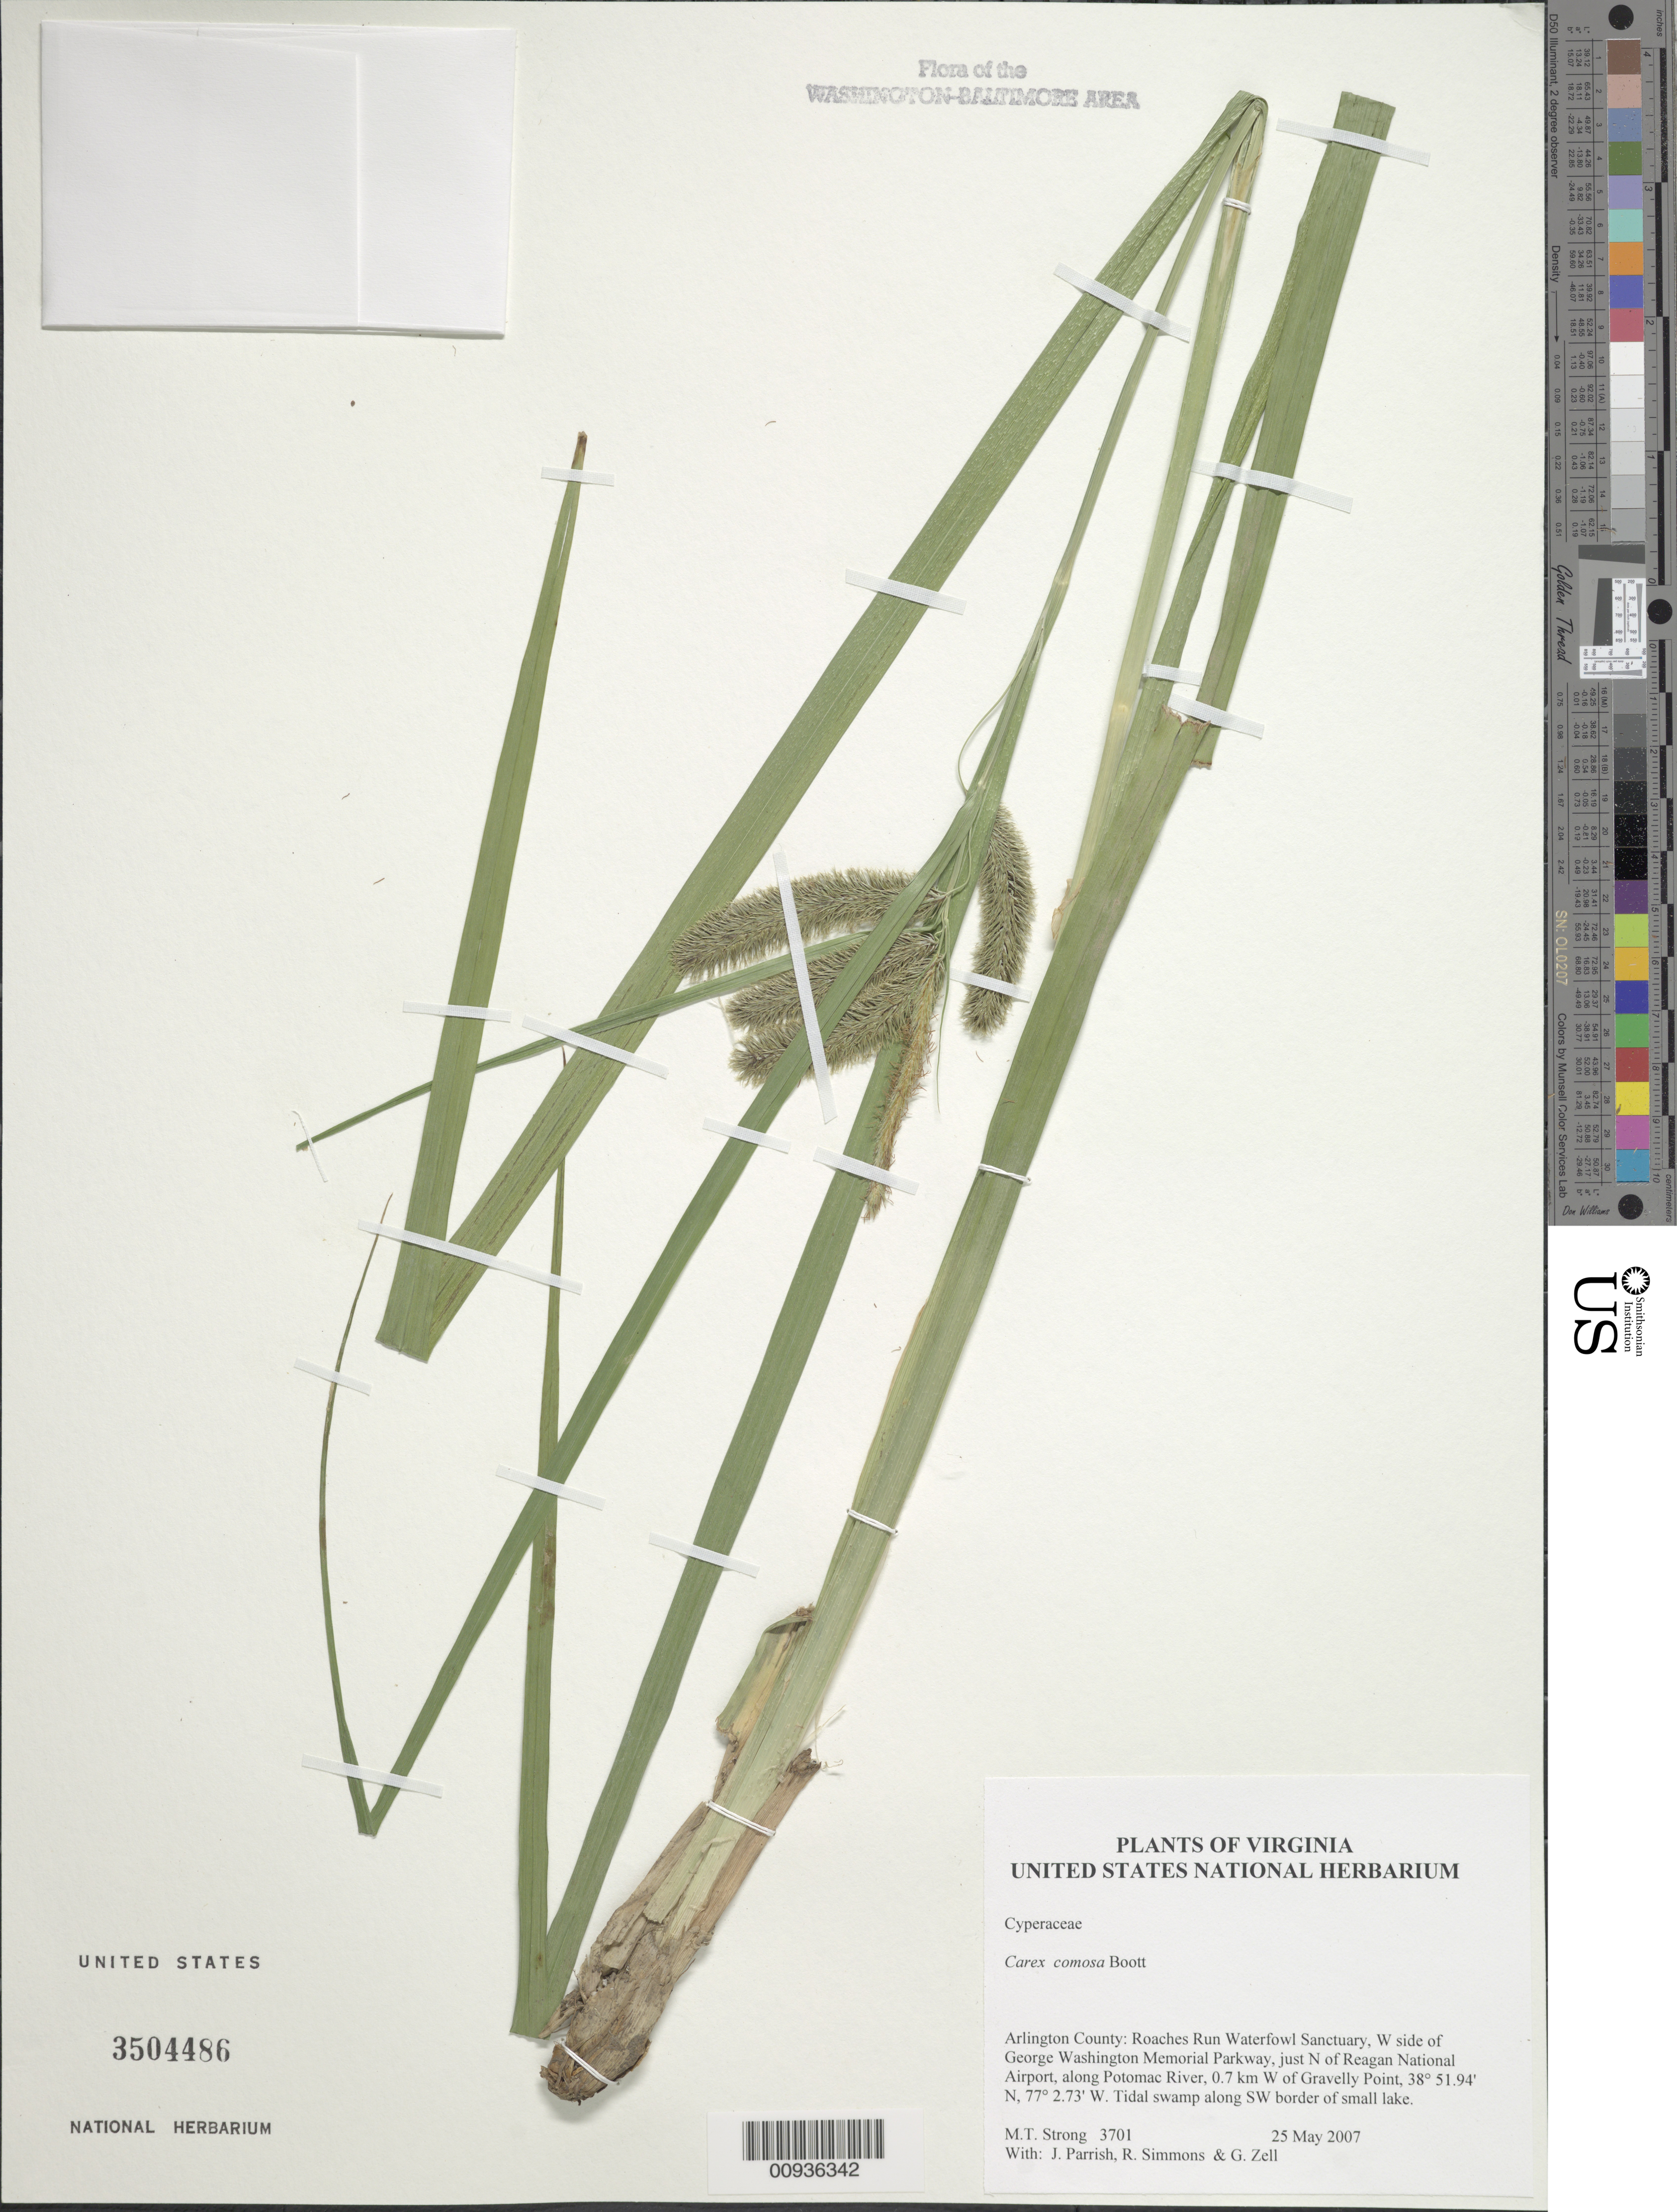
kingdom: Plantae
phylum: Tracheophyta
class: Liliopsida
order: Poales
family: Cyperaceae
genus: Carex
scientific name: Carex comosa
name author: Boott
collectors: M. T. Strong, J. Parrish, R. Simmons & G. Zell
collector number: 3701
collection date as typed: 11 Sep 2006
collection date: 2006-09-11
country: United States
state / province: Virginia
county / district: Arlington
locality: Roaches Run Waterfowl Sanctuary, W side of George Washington Memorial Parkway, just N of Reagan National Airport, along Potomac River, 0.7 km W of Gravelly Point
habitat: tidal swamp along SW border of small lake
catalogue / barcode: US 3504486